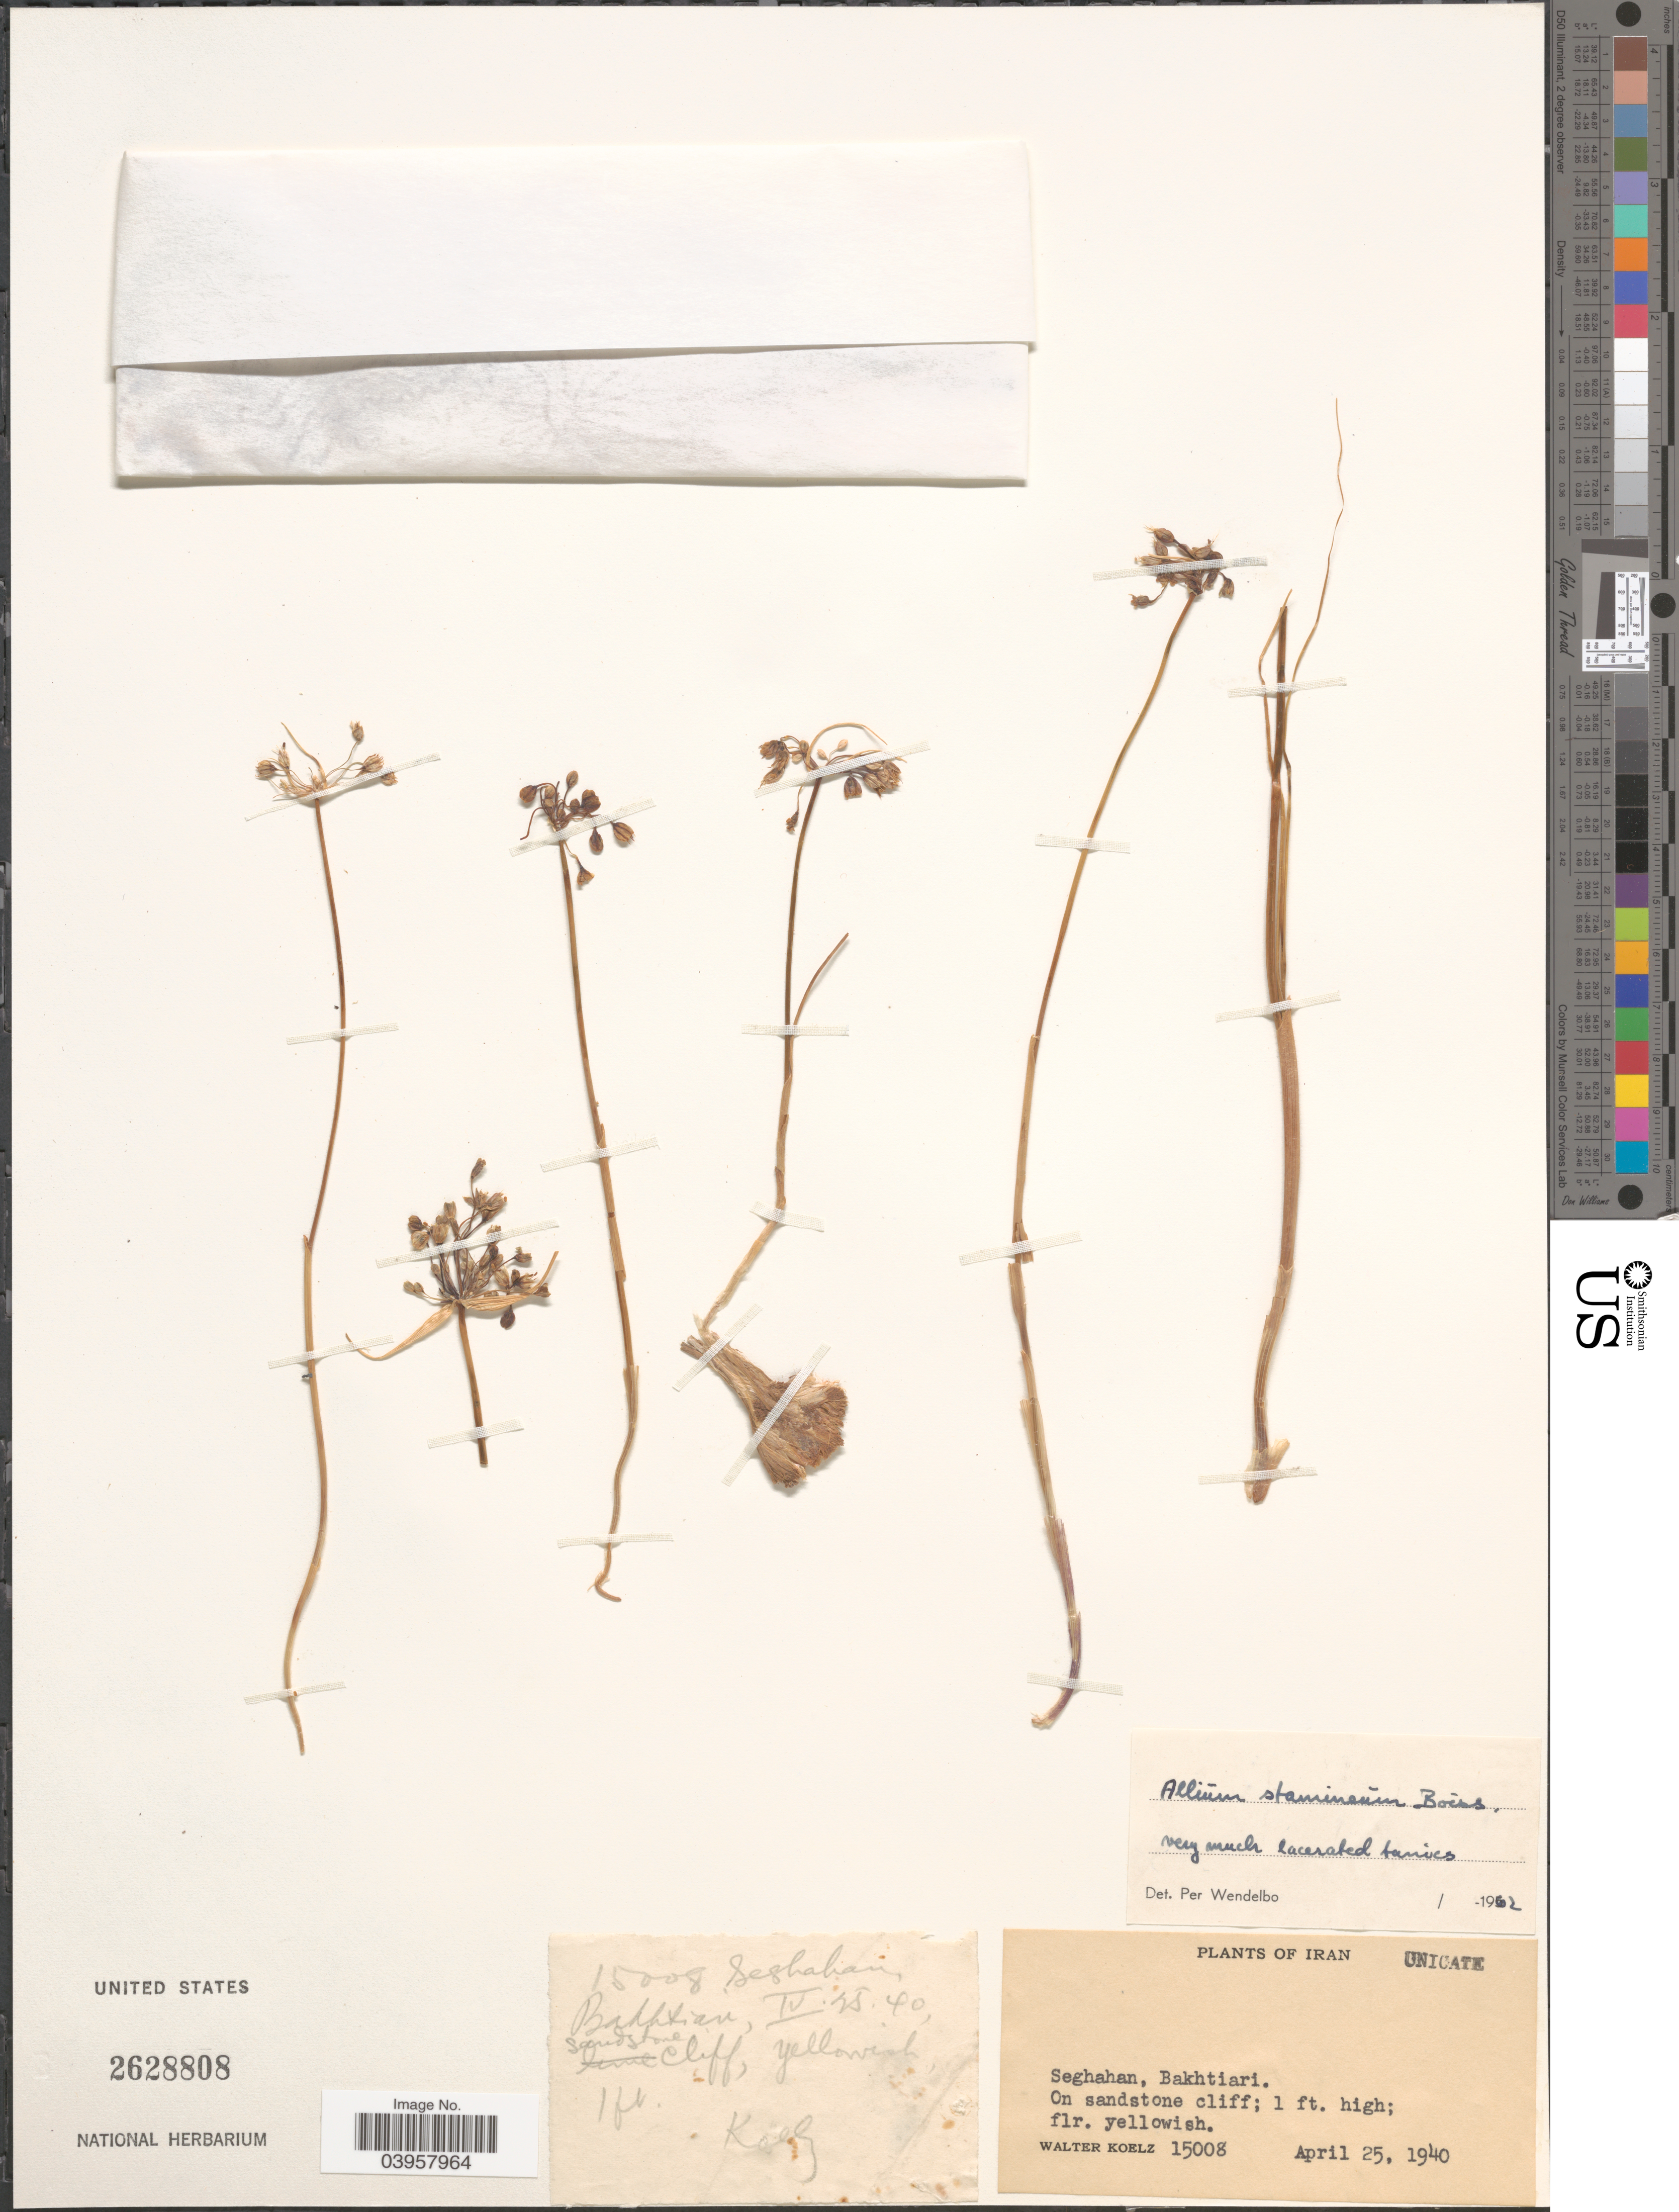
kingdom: Plantae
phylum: Tracheophyta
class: Liliopsida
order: Asparagales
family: Amaryllidaceae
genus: Allium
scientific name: Allium stamineum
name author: Boiss.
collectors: W. N. Koelz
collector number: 15008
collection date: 1940-04-25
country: Iran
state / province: Chahar Mahaal and Bakhtiari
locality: Seghahan, Bakhtiari.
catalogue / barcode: US 2628808